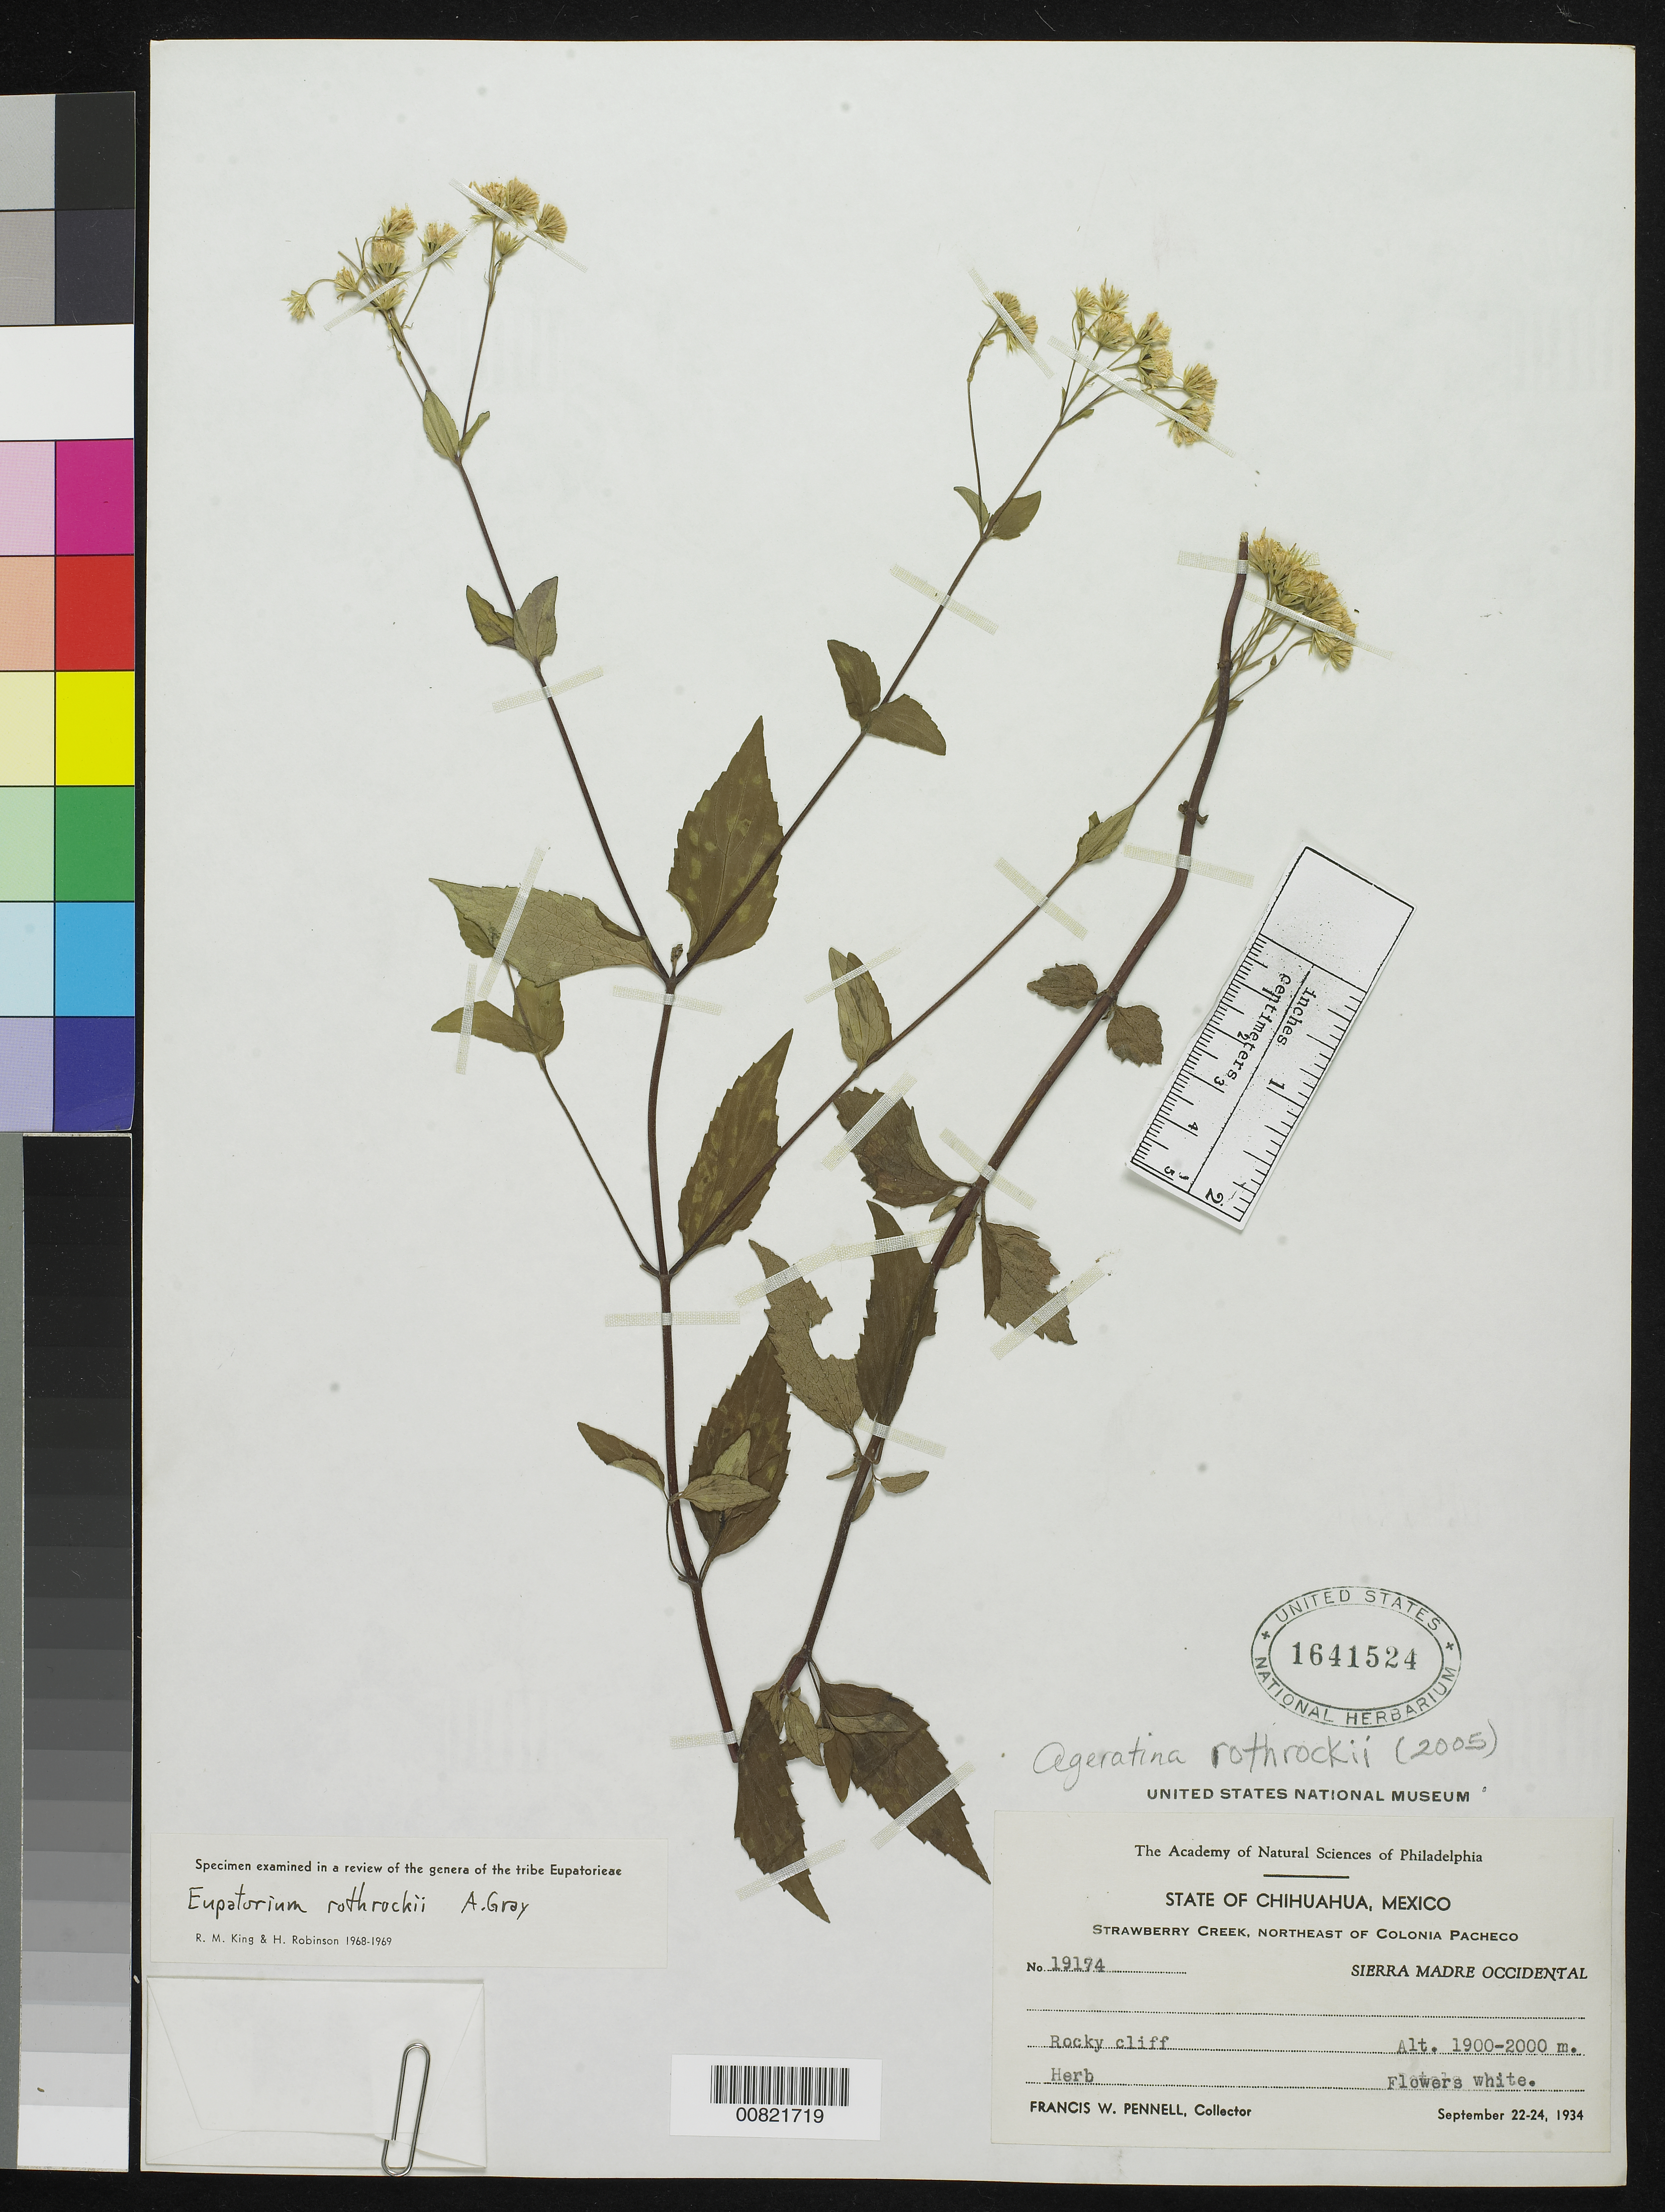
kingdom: Plantae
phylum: Tracheophyta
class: Magnoliopsida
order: Asterales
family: Asteraceae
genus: Ageratina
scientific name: Ageratina rothrockii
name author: (A. Gray) R.M. King & H. Rob.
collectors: F. W. Pennell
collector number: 19174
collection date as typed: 22 Sep 1934 to 24 Sep 1934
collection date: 1934-09-22/1934-09-24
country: Mexico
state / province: Chihuahua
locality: Strawberry Creek, northeast of Colonia Pacheco, Sierra Madre Occidental, Chihuahua.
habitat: Rocky cliff.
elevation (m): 2000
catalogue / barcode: US 1641524